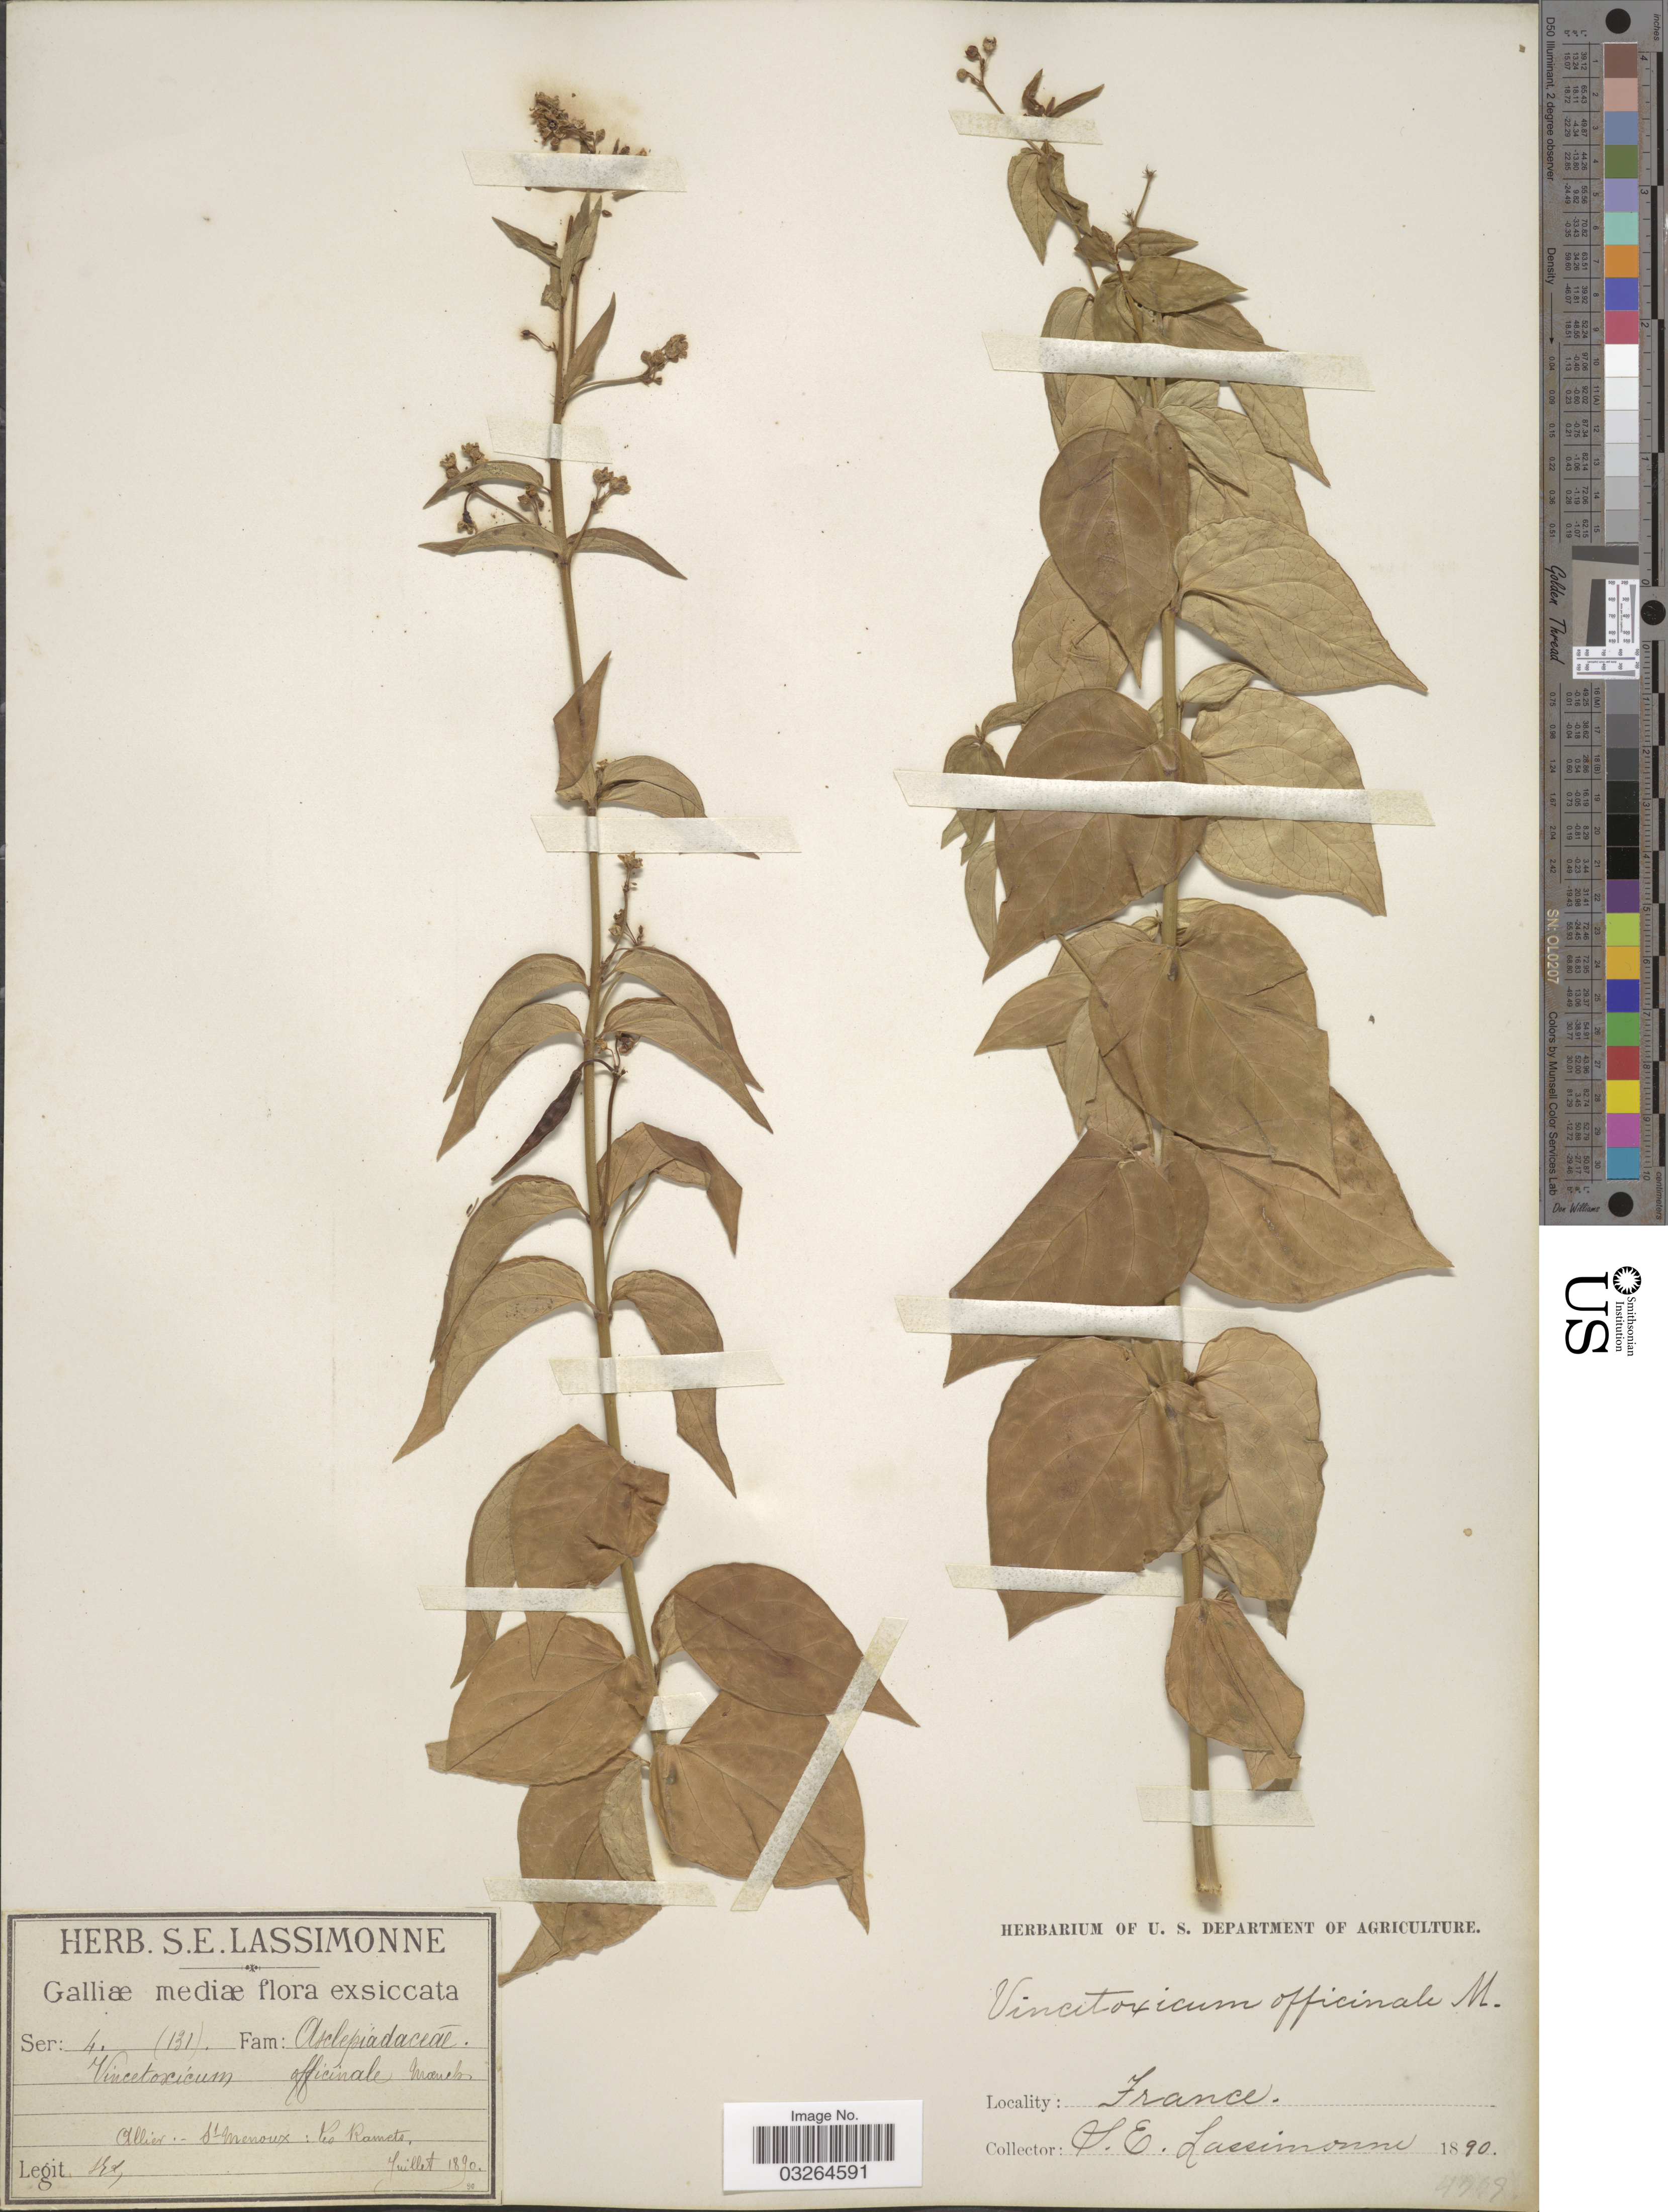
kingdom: Plantae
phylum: Tracheophyta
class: Magnoliopsida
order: Gentianales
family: Apocynaceae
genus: Cynanchum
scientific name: Cynanchum vincetoxicum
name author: Pers.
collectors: S. Lassimonne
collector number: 131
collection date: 1890-07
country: France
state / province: Auvergne-Rhône-Alpes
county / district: Allier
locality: Galliæ mediæ [Central France]. Allier - St. Menoux: Les Ramets.